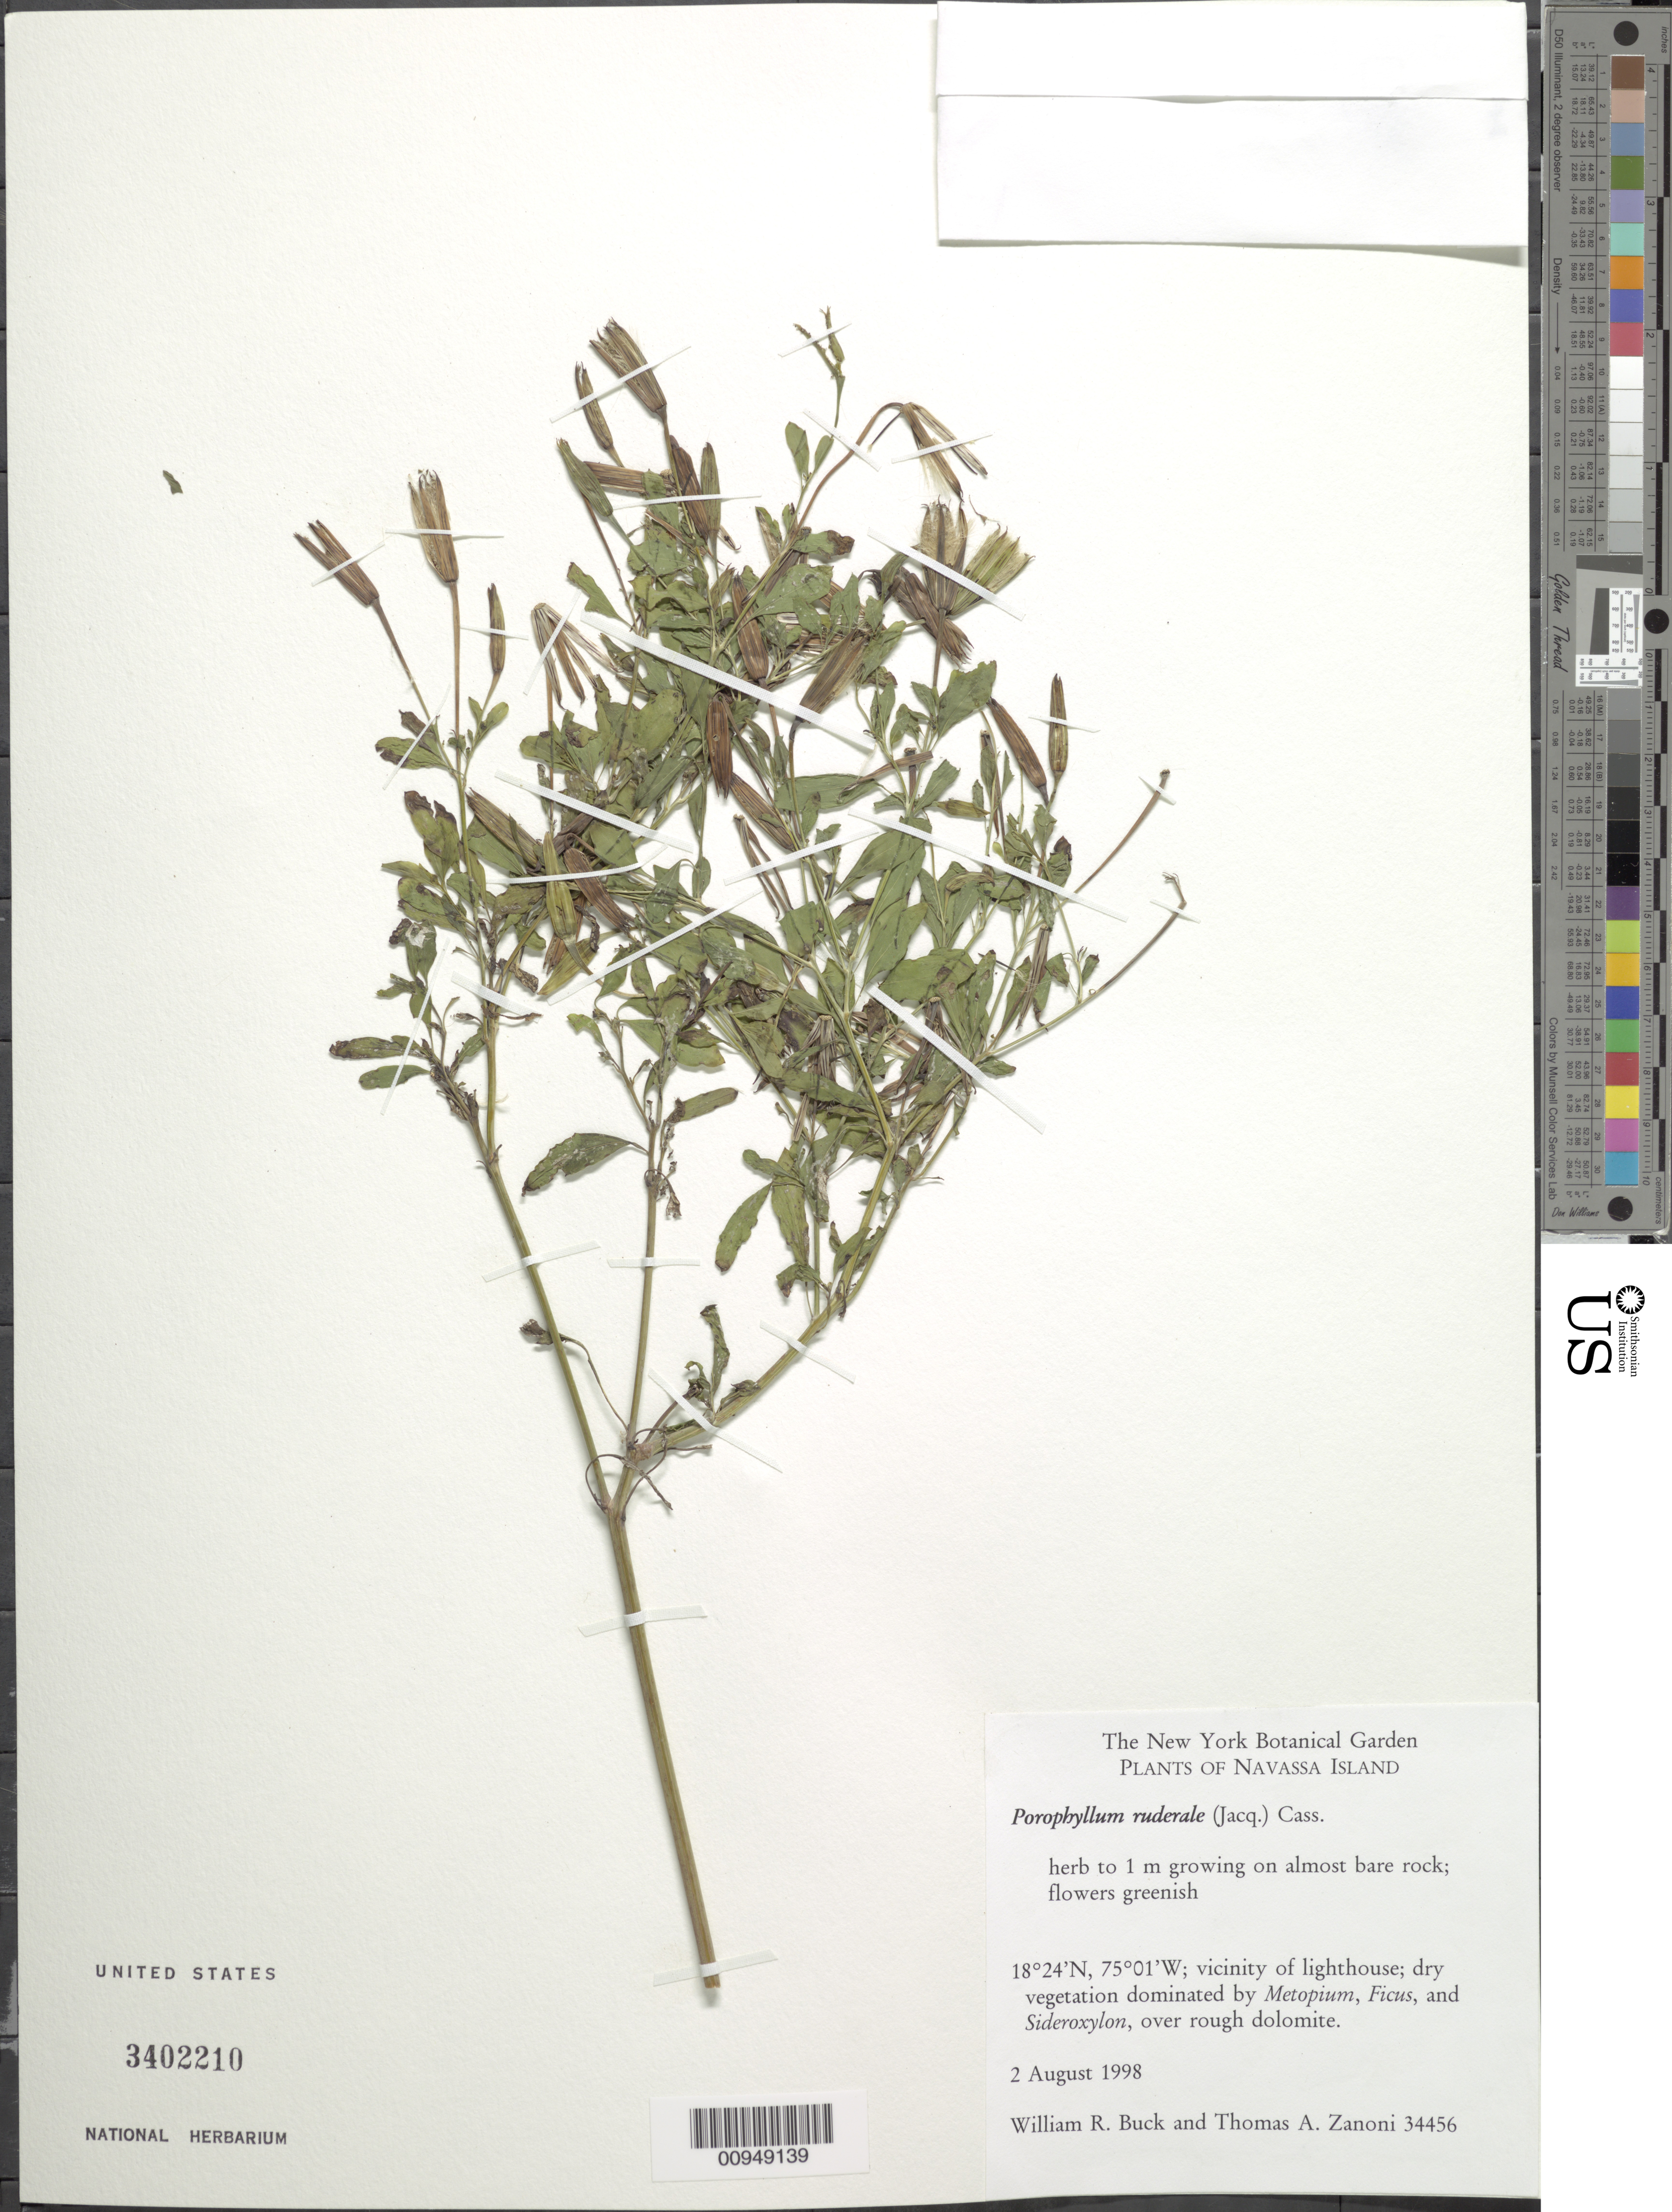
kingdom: Plantae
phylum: Tracheophyta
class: Magnoliopsida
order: Asterales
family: Asteraceae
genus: Porophyllum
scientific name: Porophyllum ruderale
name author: (Jacq.) Cass.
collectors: W. R. Buck & T. A. Zanoni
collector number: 34456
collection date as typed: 02 Aug 1998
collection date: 1998-08-02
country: Navassa Island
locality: Vicinity of lighthouse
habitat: Growing on almost bare rock; dry vegetation dominated by Metopium, Ficus, and Sideroxylon, over rough dolomite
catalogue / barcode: US 3402210